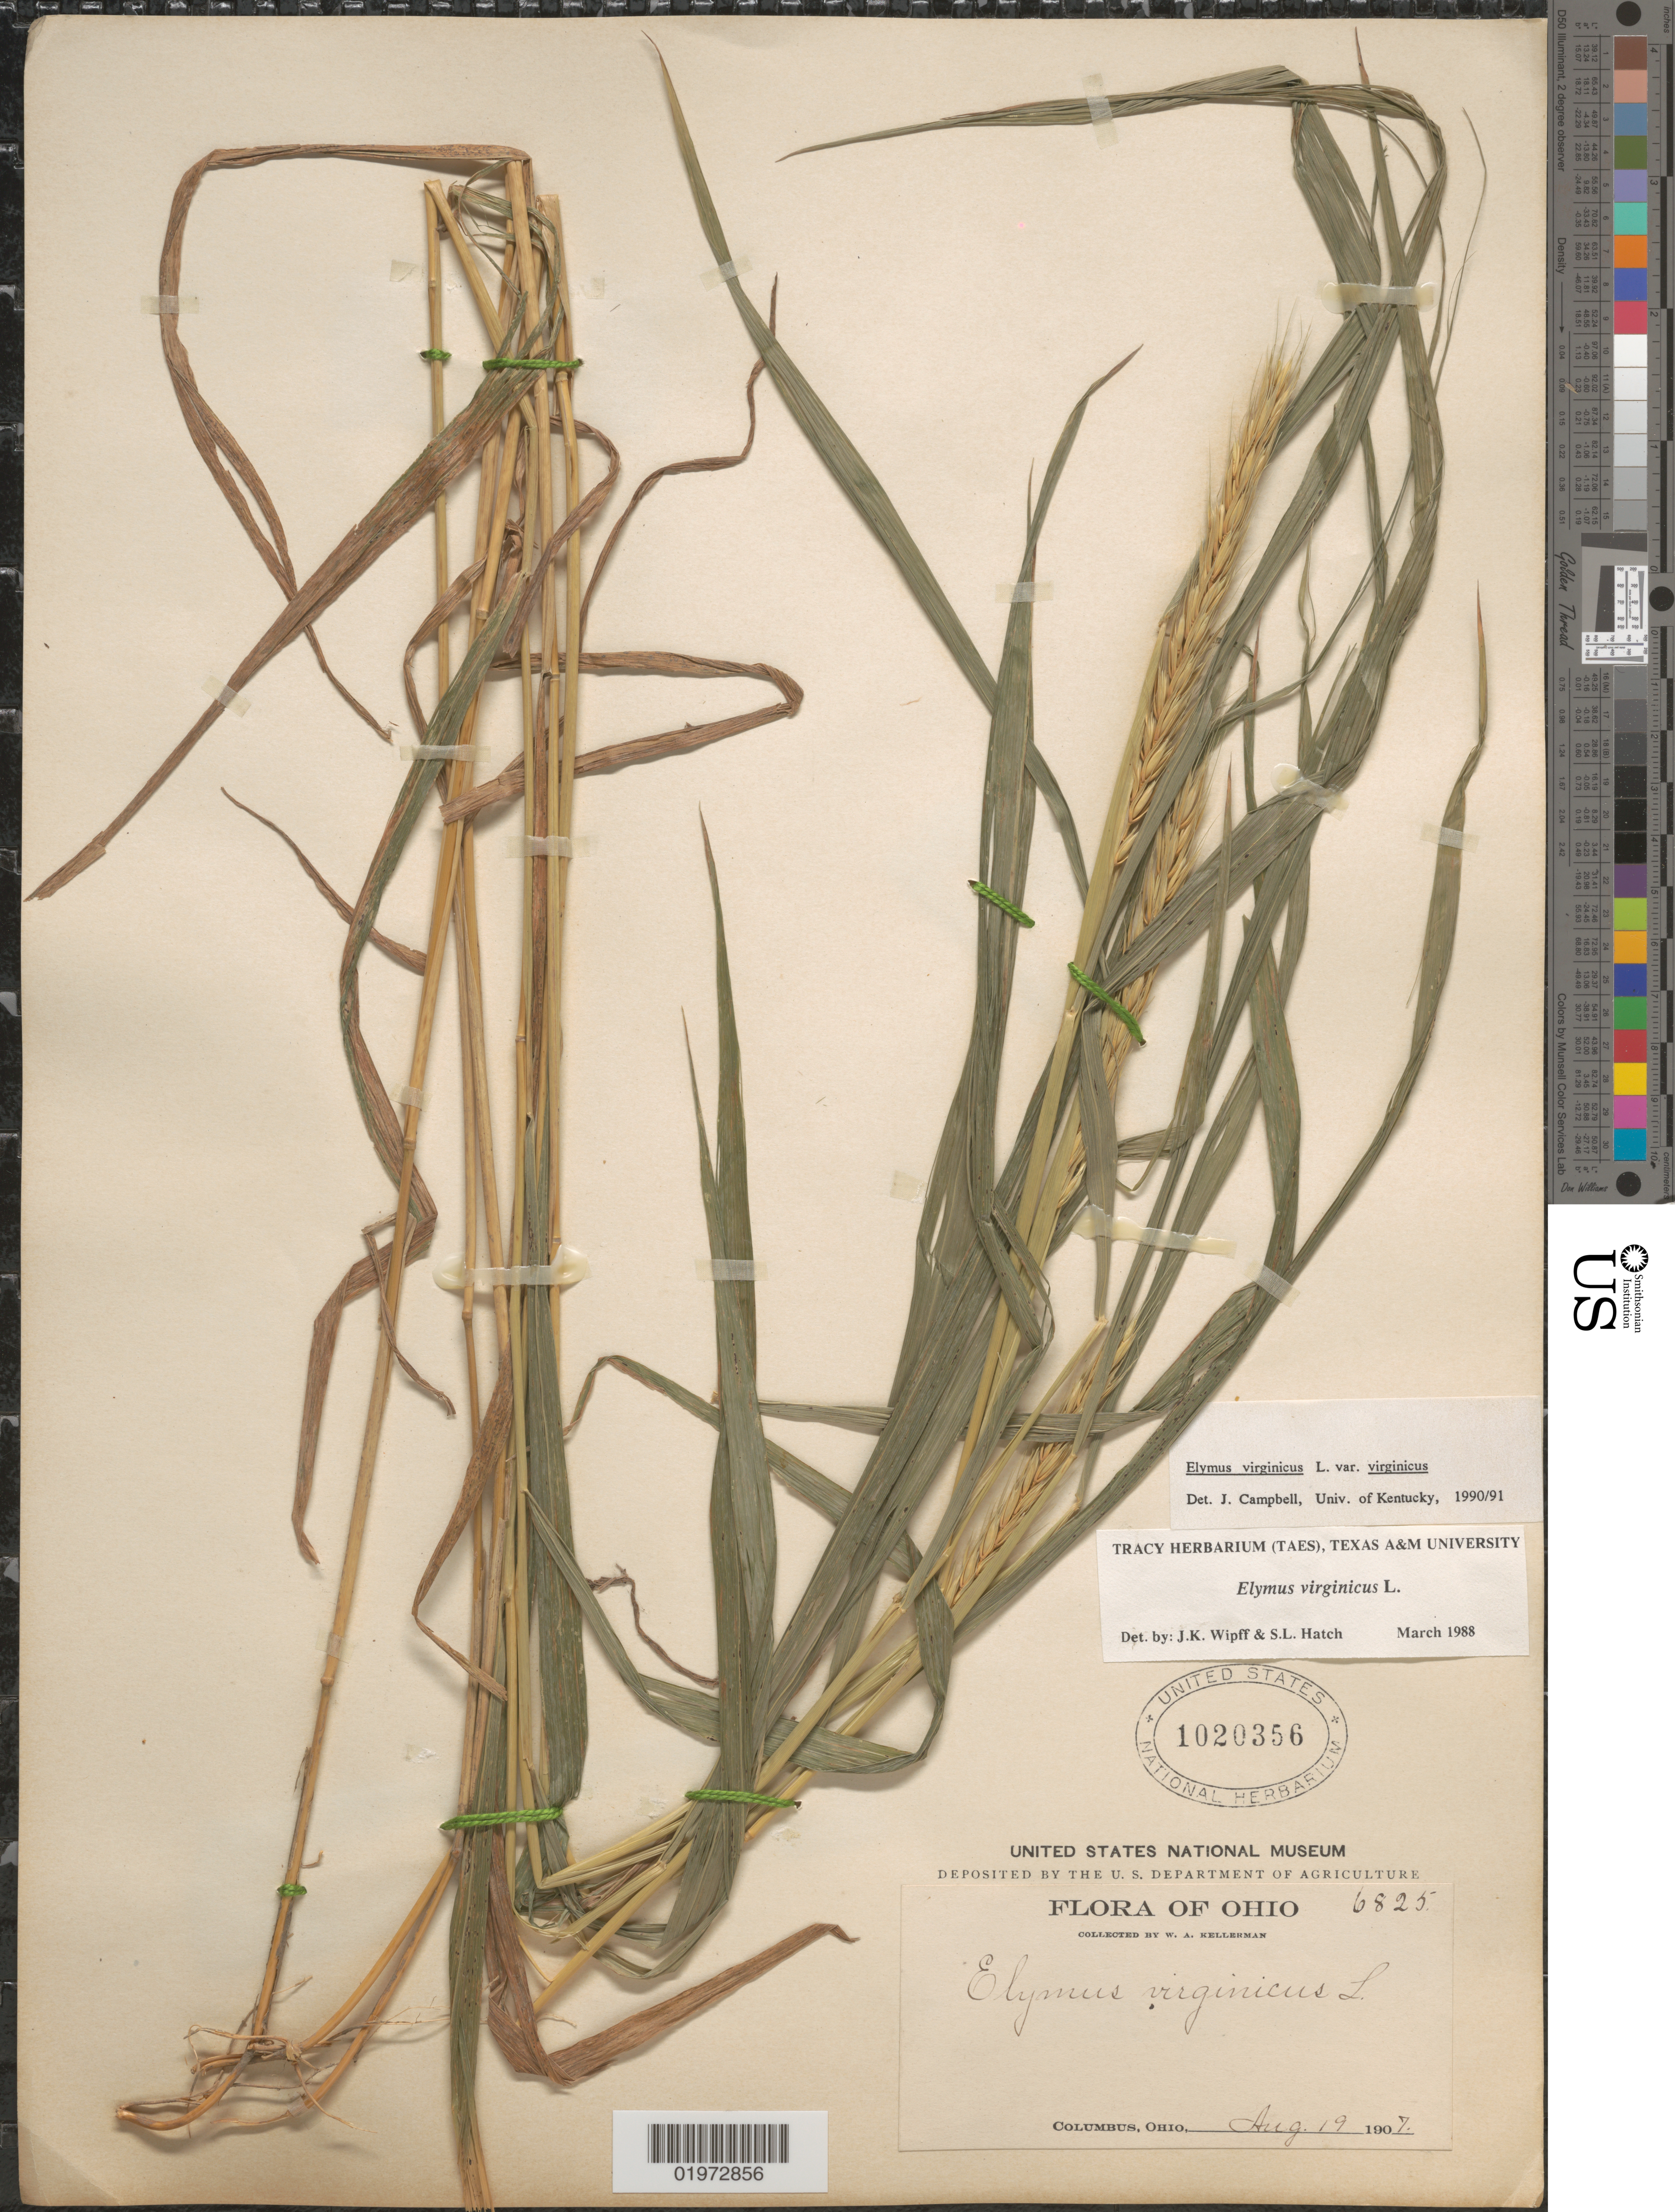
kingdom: Plantae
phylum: Tracheophyta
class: Liliopsida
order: Poales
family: Poaceae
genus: Elymus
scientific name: Elymus virginicus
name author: L.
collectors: W. Kellerman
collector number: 6825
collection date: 1907-08-19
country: United States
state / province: Ohio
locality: Columbus.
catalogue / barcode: US 1020356